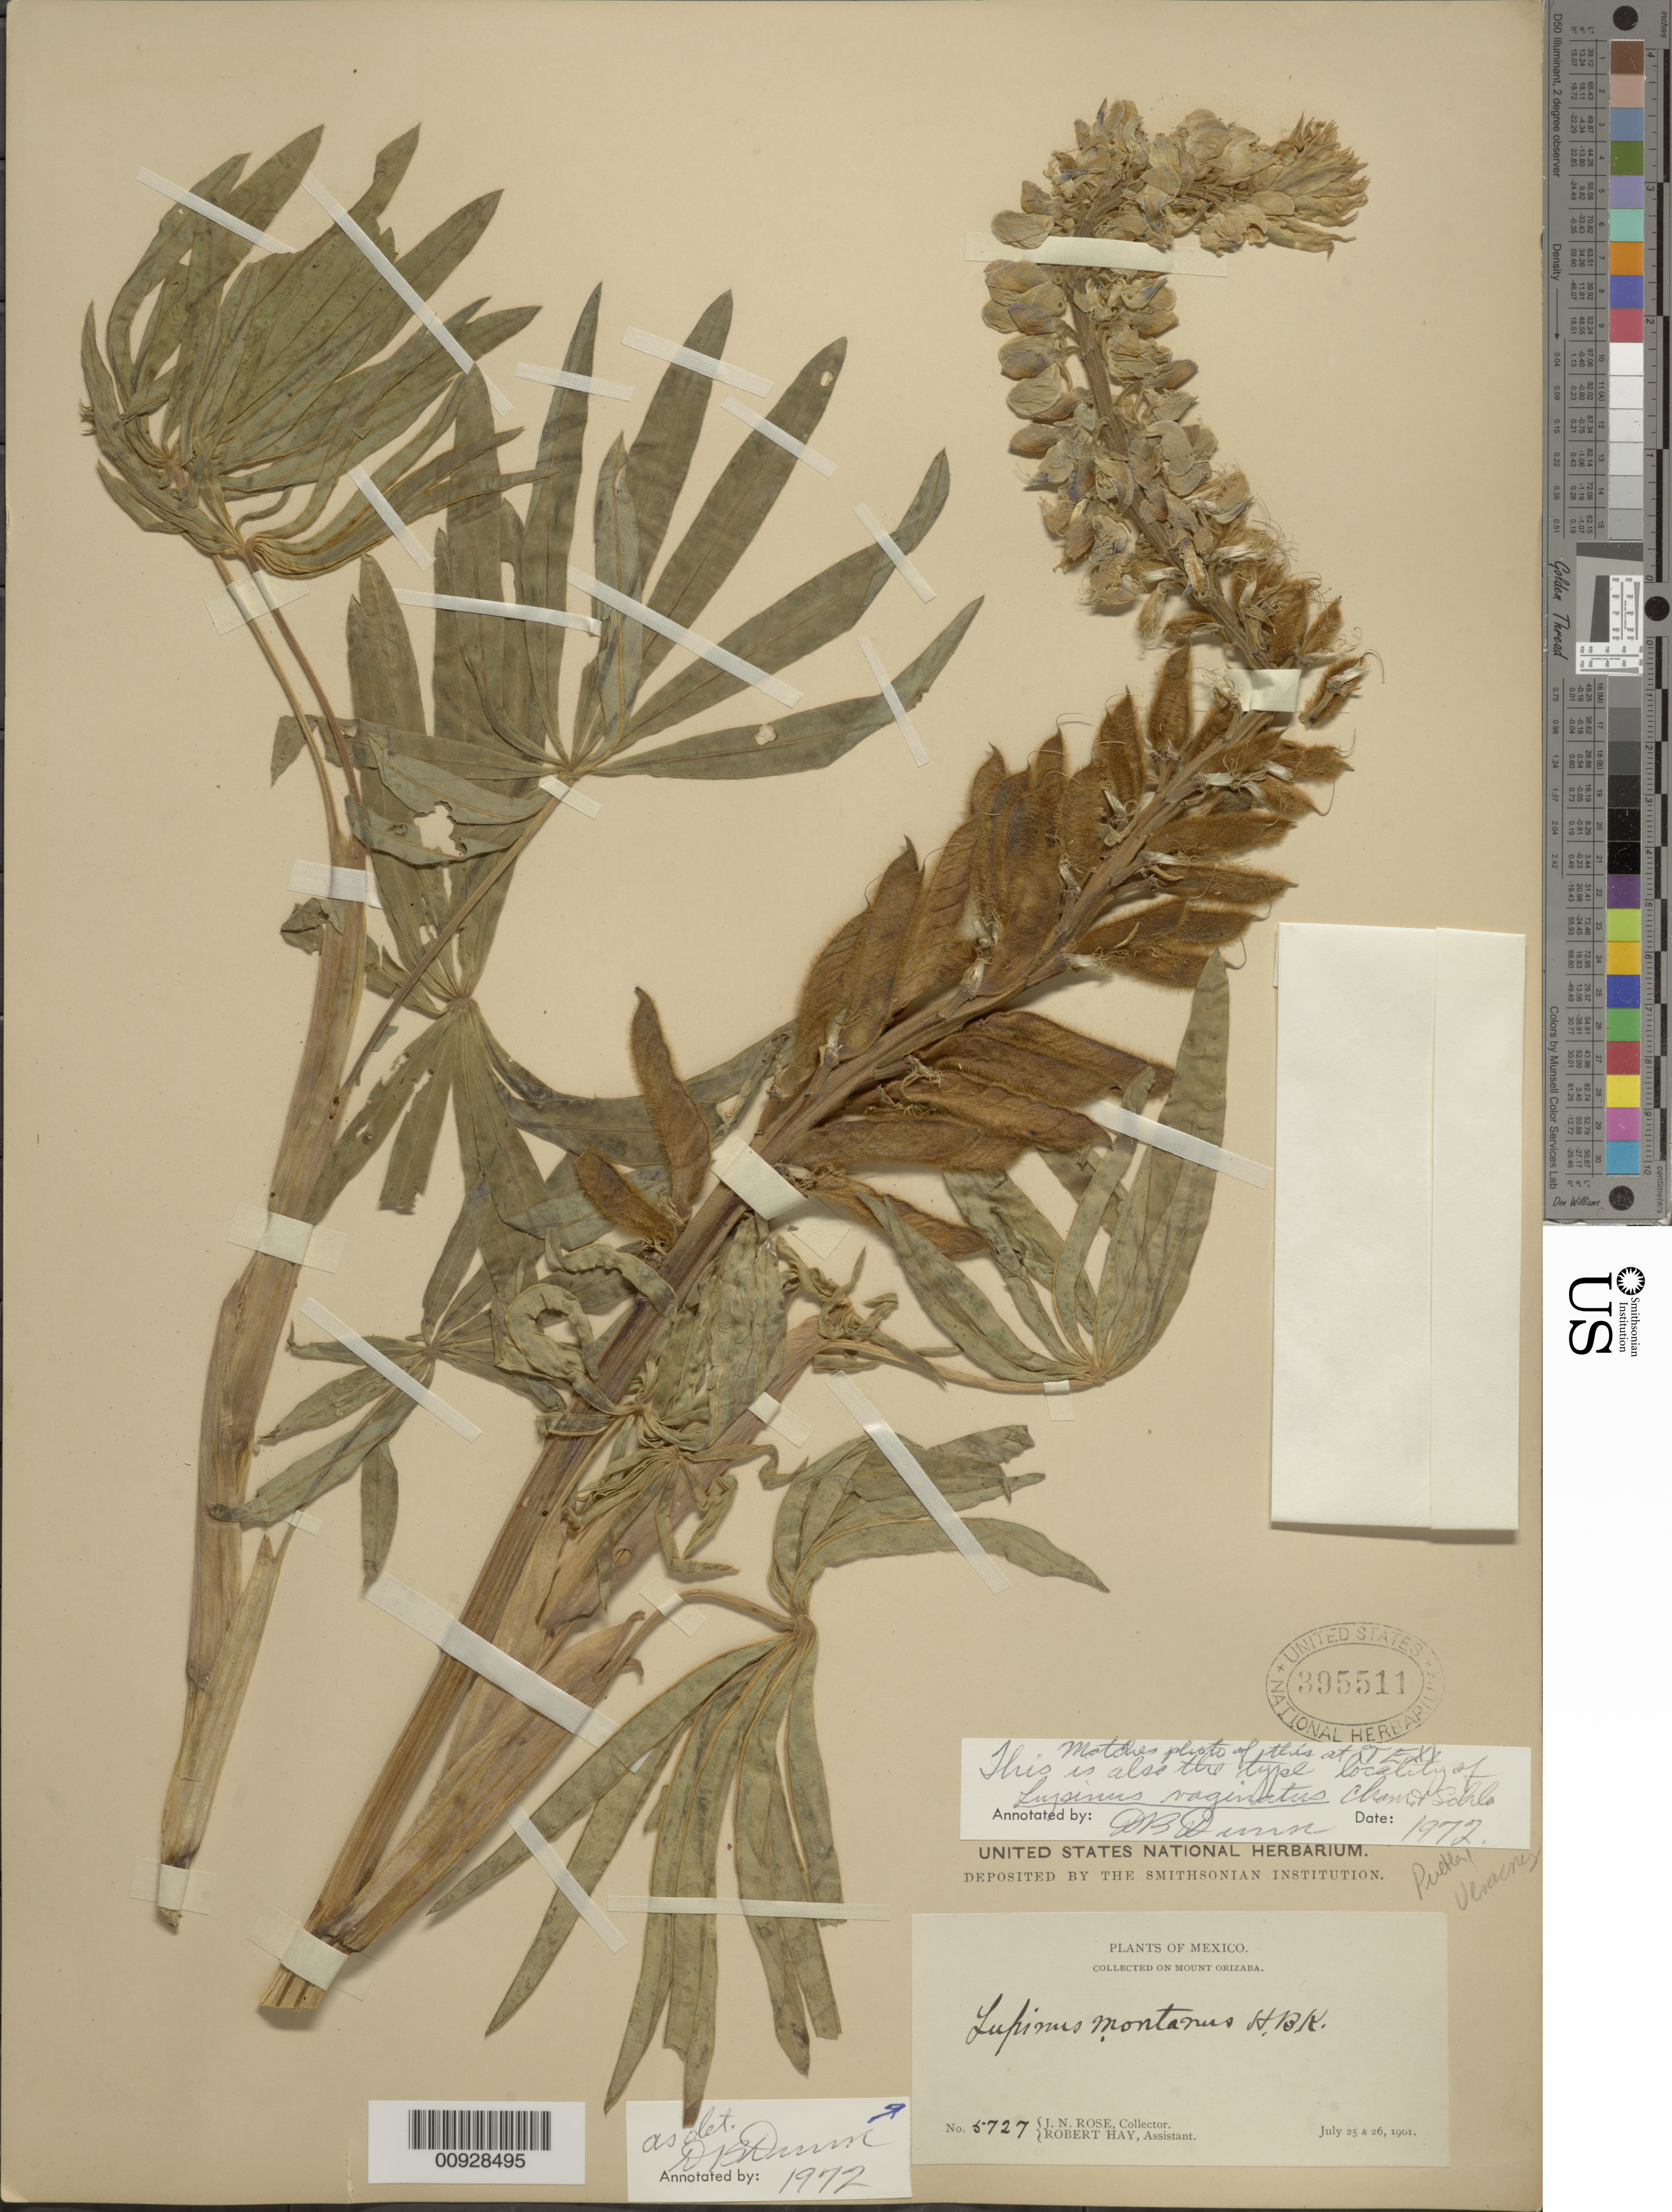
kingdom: Plantae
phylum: Tracheophyta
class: Magnoliopsida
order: Fabales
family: Fabaceae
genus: Lupinus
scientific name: Lupinus montanus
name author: Kunth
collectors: J. N. Rose & R. Hay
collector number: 5727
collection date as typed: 25 Jul 1901 to 26 Jul 1901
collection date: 1901-07-25/1901-07-26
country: Mexico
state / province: Puebla / Veracruz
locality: On Mount Orizaba.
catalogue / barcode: US 395511